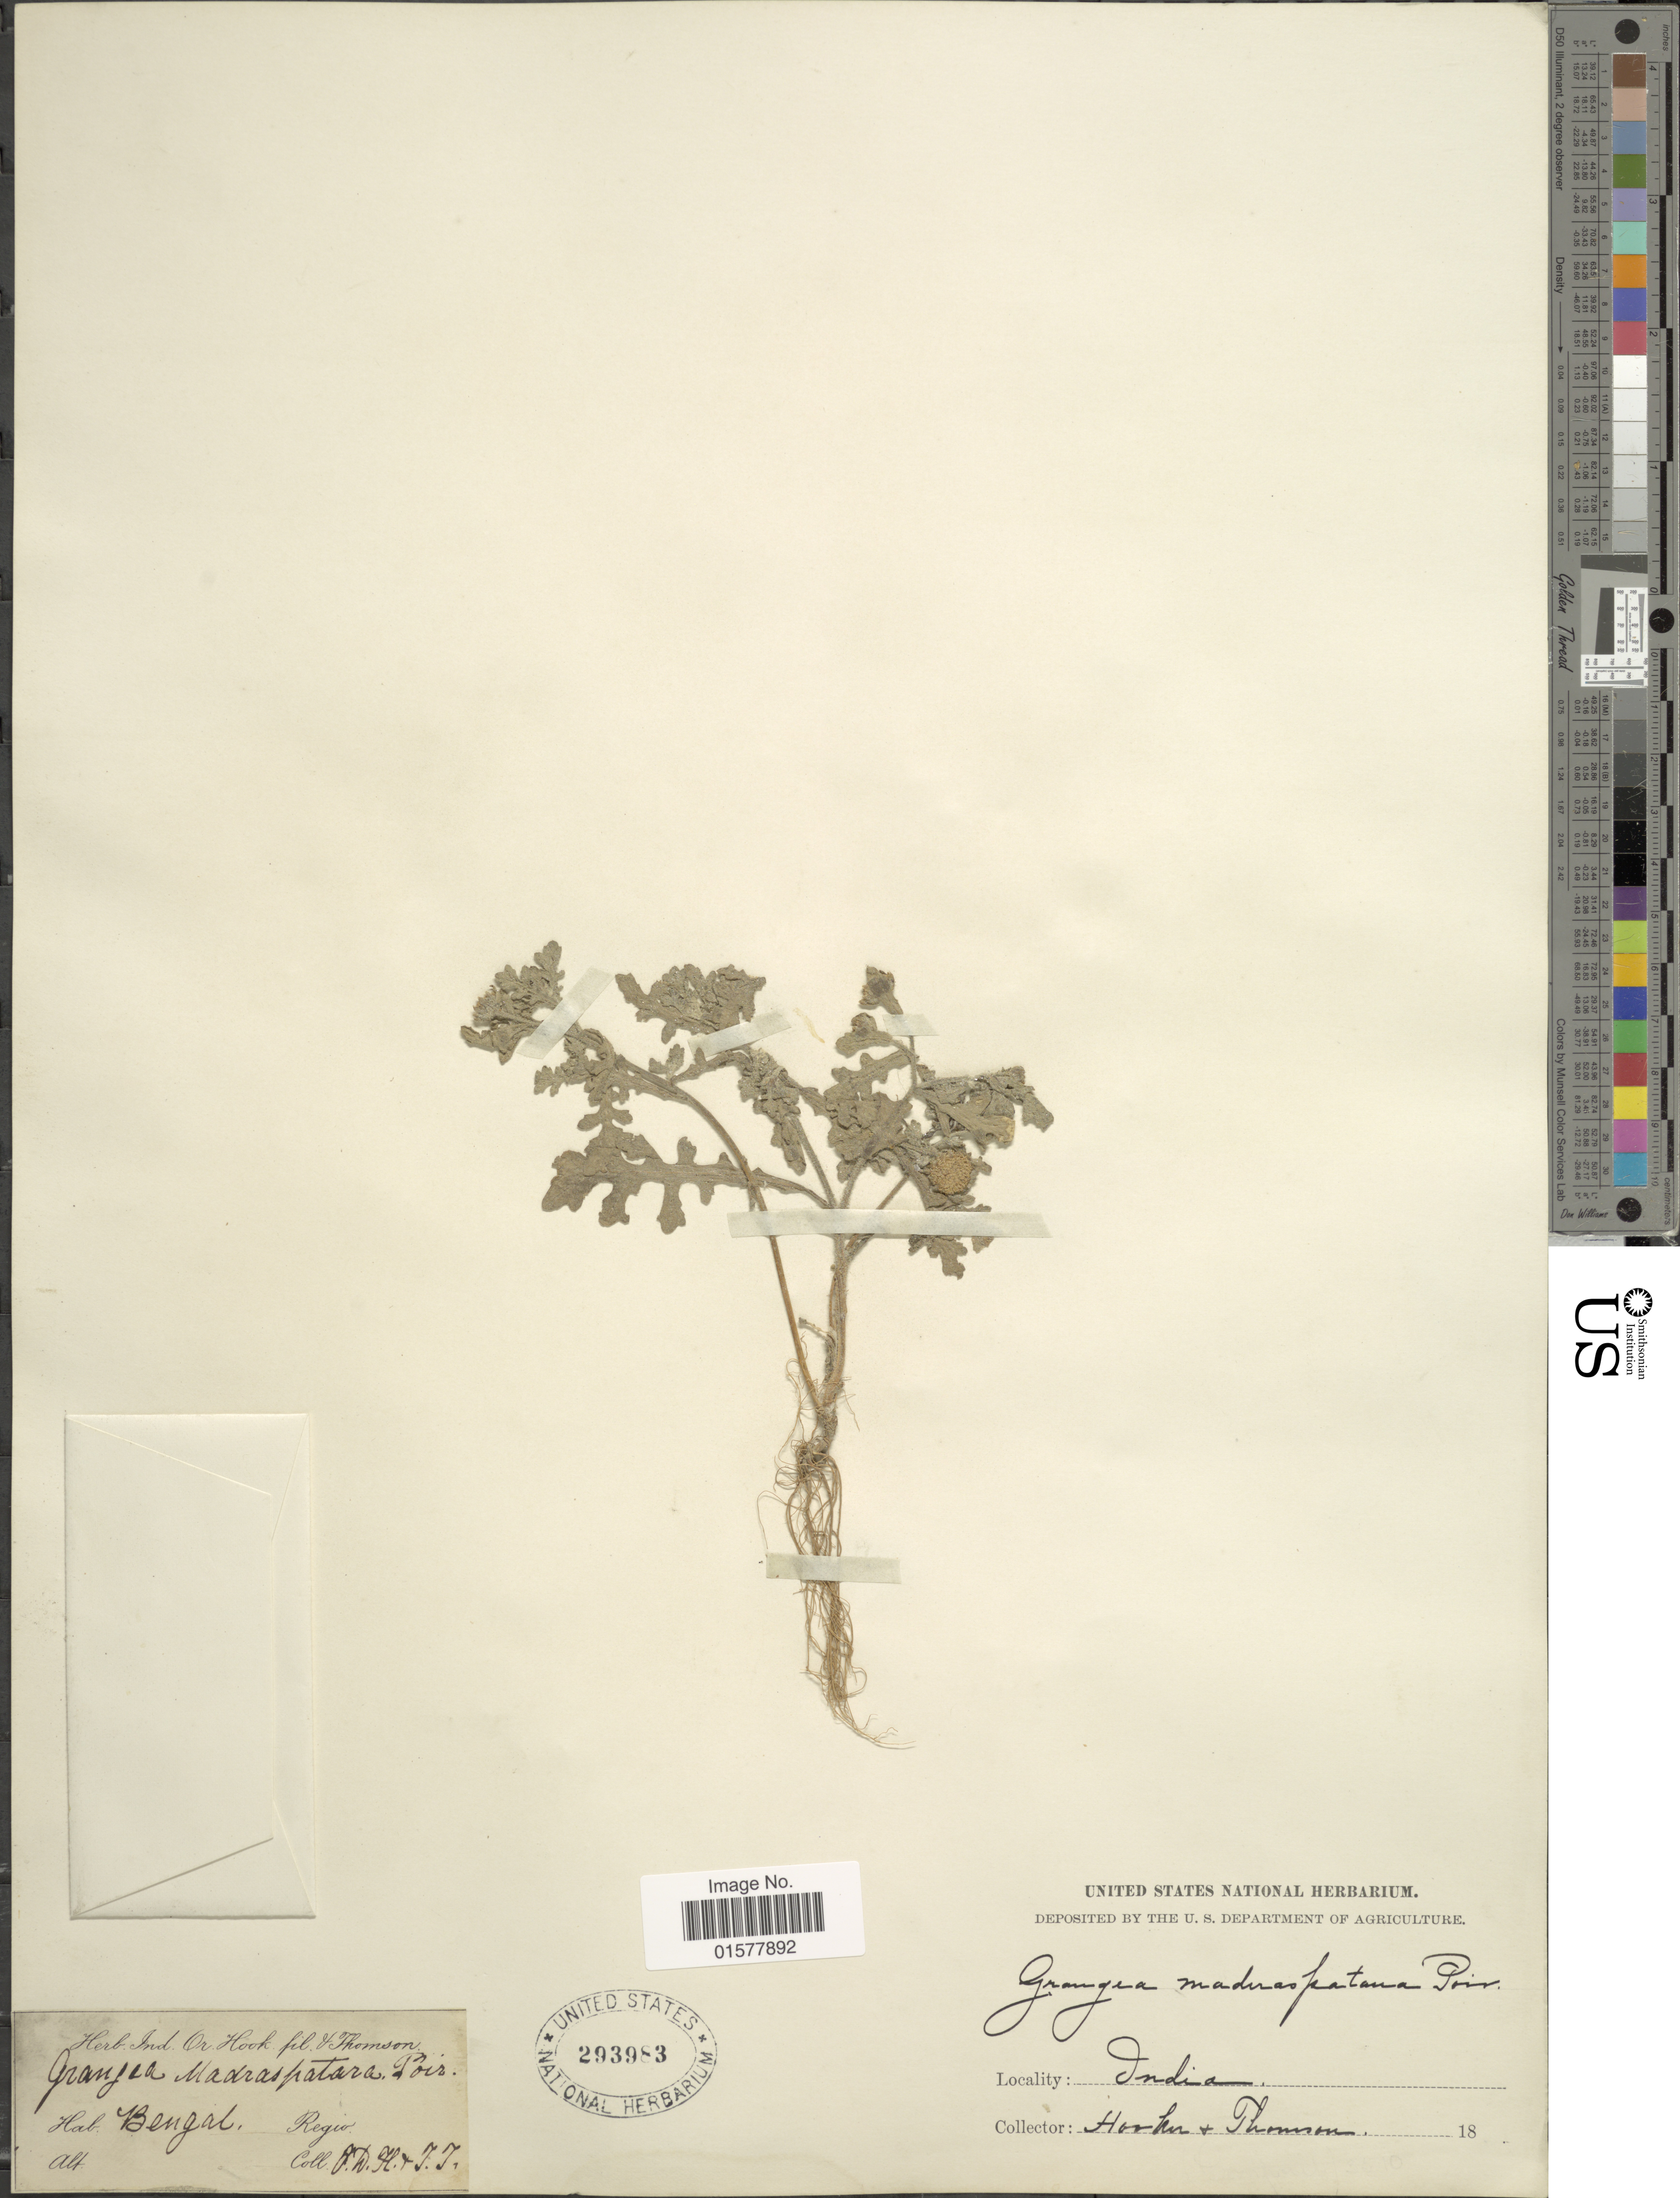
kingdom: Plantae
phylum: Tracheophyta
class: Magnoliopsida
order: Asterales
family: Asteraceae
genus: Grangea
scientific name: Grangea maderaspatana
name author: (L.) Poir.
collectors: -. Hooker & -- Thomson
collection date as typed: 18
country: India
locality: Bengal Regio, India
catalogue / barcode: US 293983